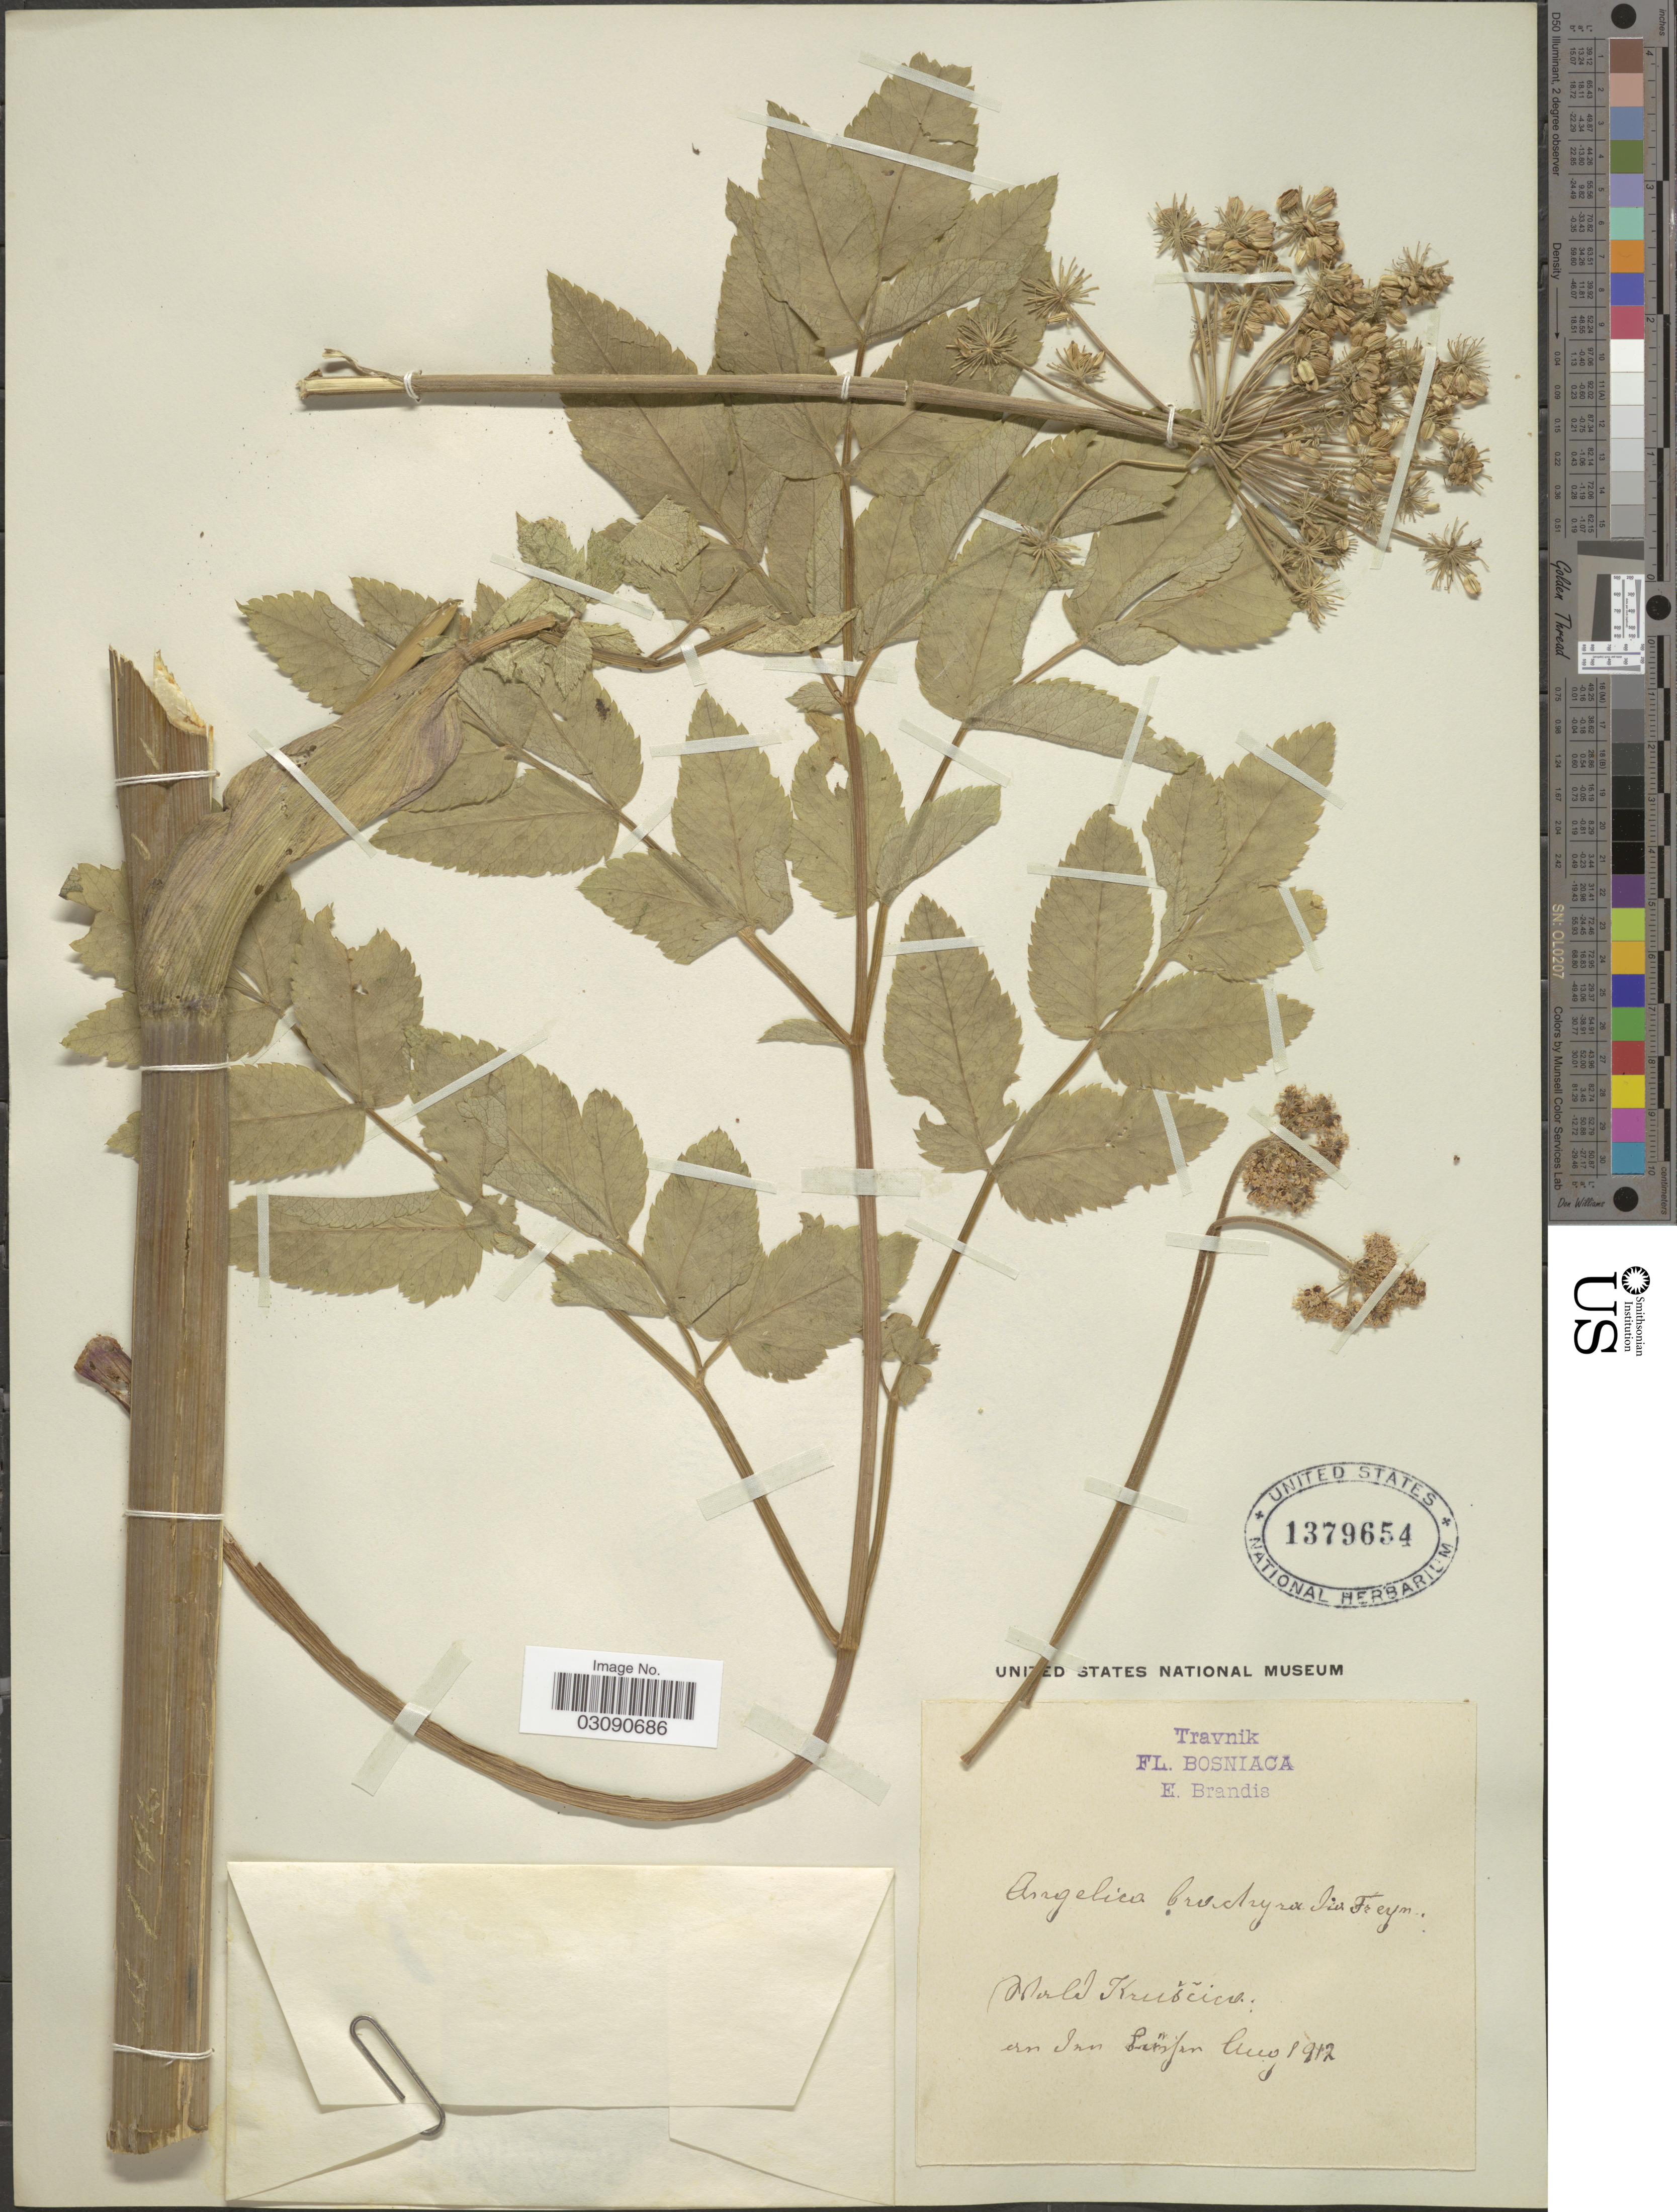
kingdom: Plantae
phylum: Tracheophyta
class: Magnoliopsida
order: Apiales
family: Apiaceae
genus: Angelica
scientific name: Angelica sylvestris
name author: L.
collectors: E. Brandis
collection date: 1912-08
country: Bosnia and Herzegovina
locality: Travnik, Fl. Bosniaca. Kruščica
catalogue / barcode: US 1379654